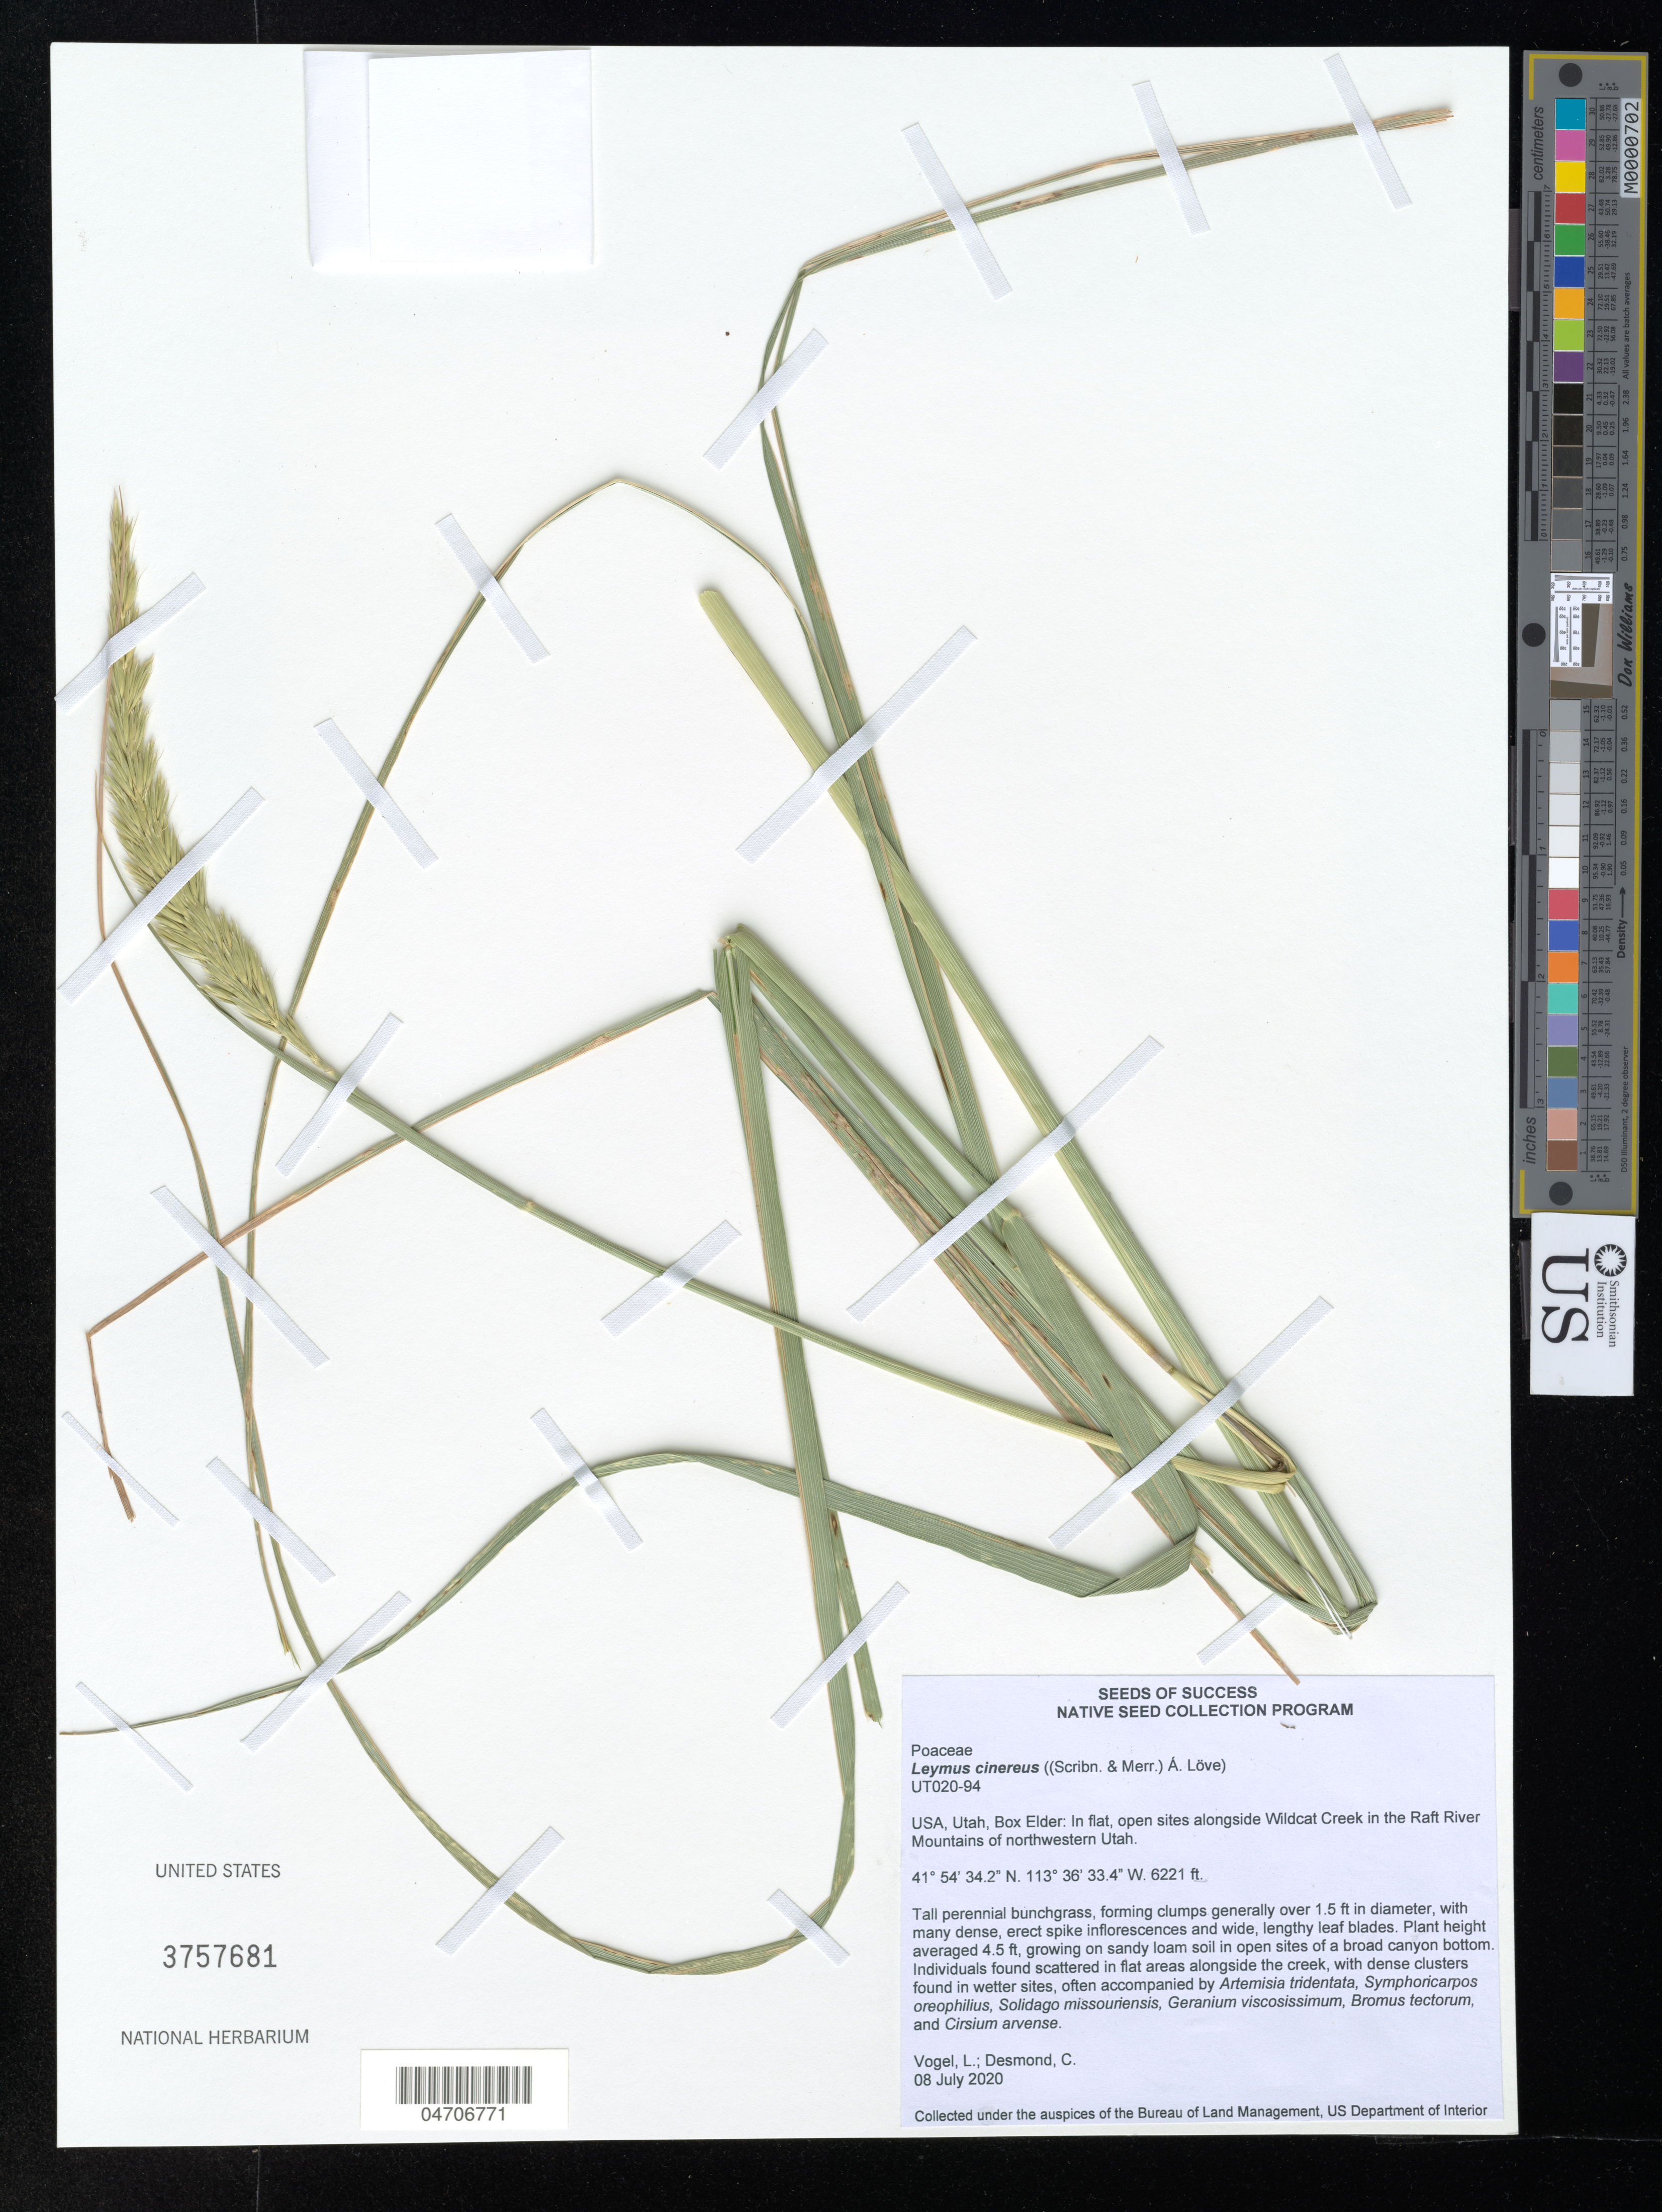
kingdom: Plantae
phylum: Tracheophyta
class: Liliopsida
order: Poales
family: Poaceae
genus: Leymus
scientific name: Leymus cinereus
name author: (Scribn. & Merr.) Á. Löve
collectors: L. H. Vogel & C. Desmond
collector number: UT020-94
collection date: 2020-07-08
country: United States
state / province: Utah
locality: Box Elder: In flat, open sites alongside Wildcat Creek in the Raft River Mountains of northwestern Utah.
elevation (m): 1896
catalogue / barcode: US 3757681